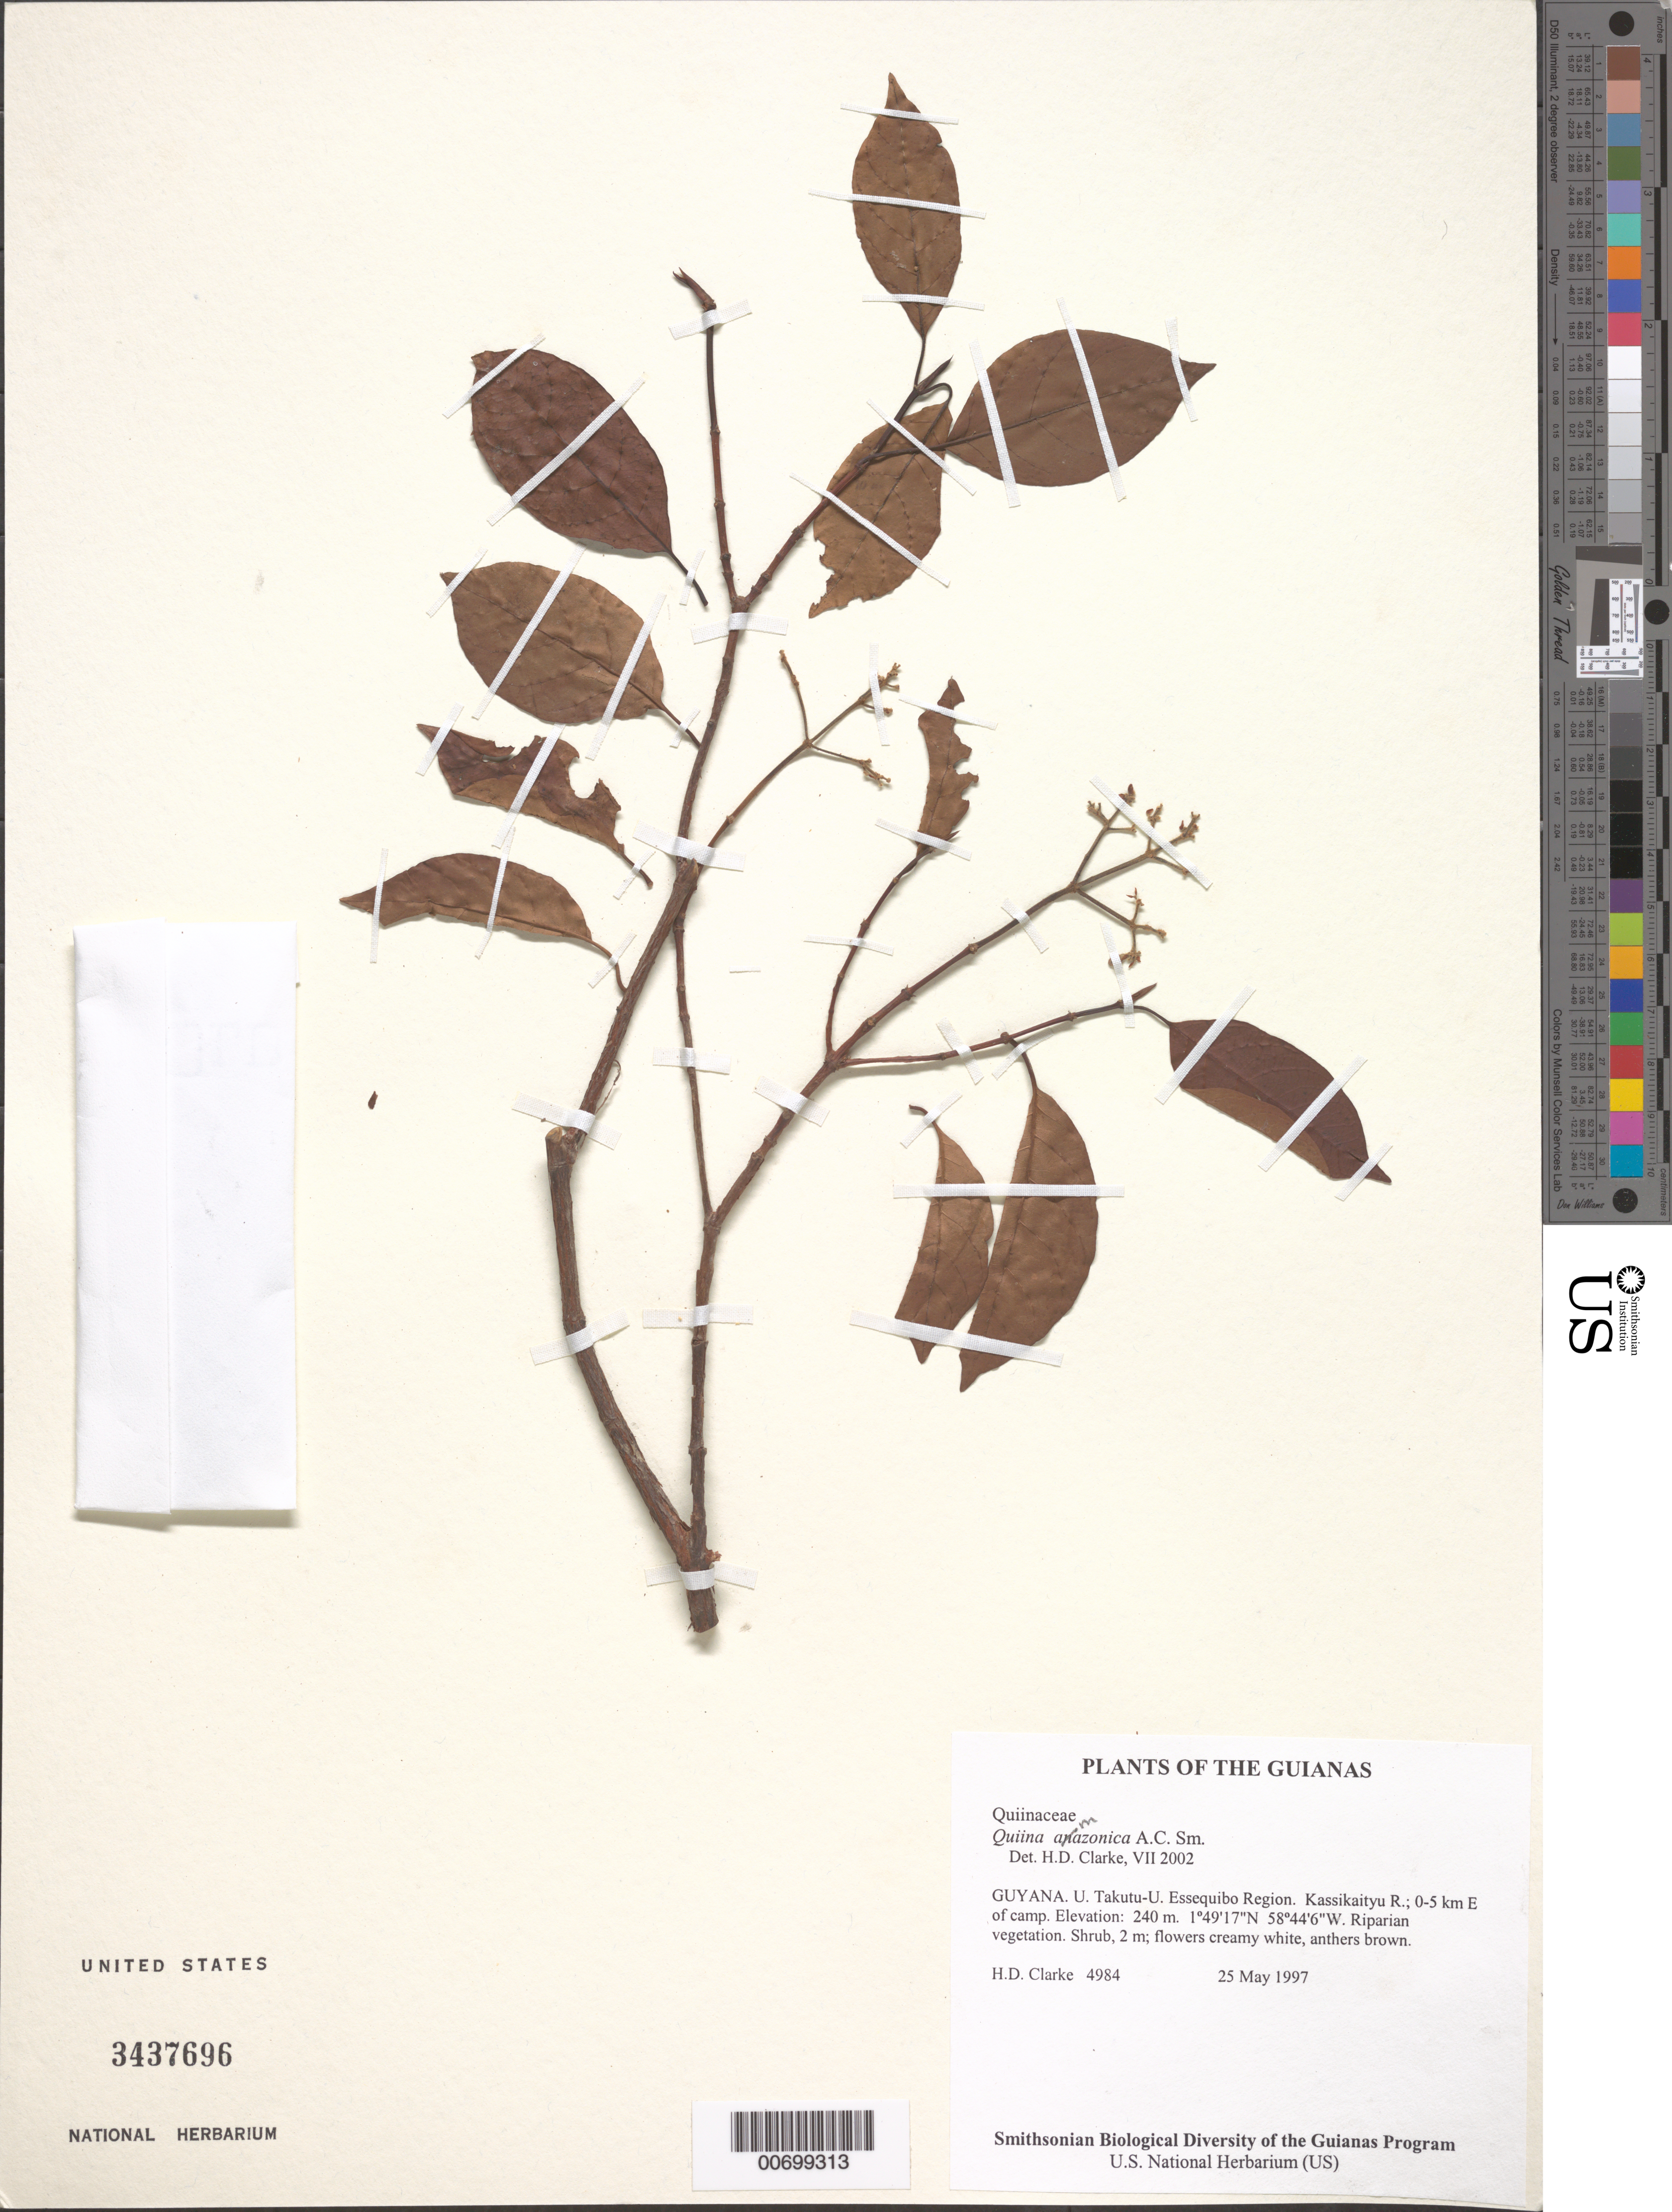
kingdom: Plantae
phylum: Tracheophyta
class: Magnoliopsida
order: Malpighiales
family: Quiinaceae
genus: Quiina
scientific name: Quiina amazonica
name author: A.C. Sm.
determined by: Clarke, H. D., University of North Carolina (Asheville)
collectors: H. D. Clarke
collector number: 4984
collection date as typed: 25 May 1997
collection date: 1997-05-25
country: Guyana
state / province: U. Takutu-U. Essequibo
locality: Kassikaityu R.; 0-5 km E of camp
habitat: Riparian vegetation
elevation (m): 240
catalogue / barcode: US 3437696